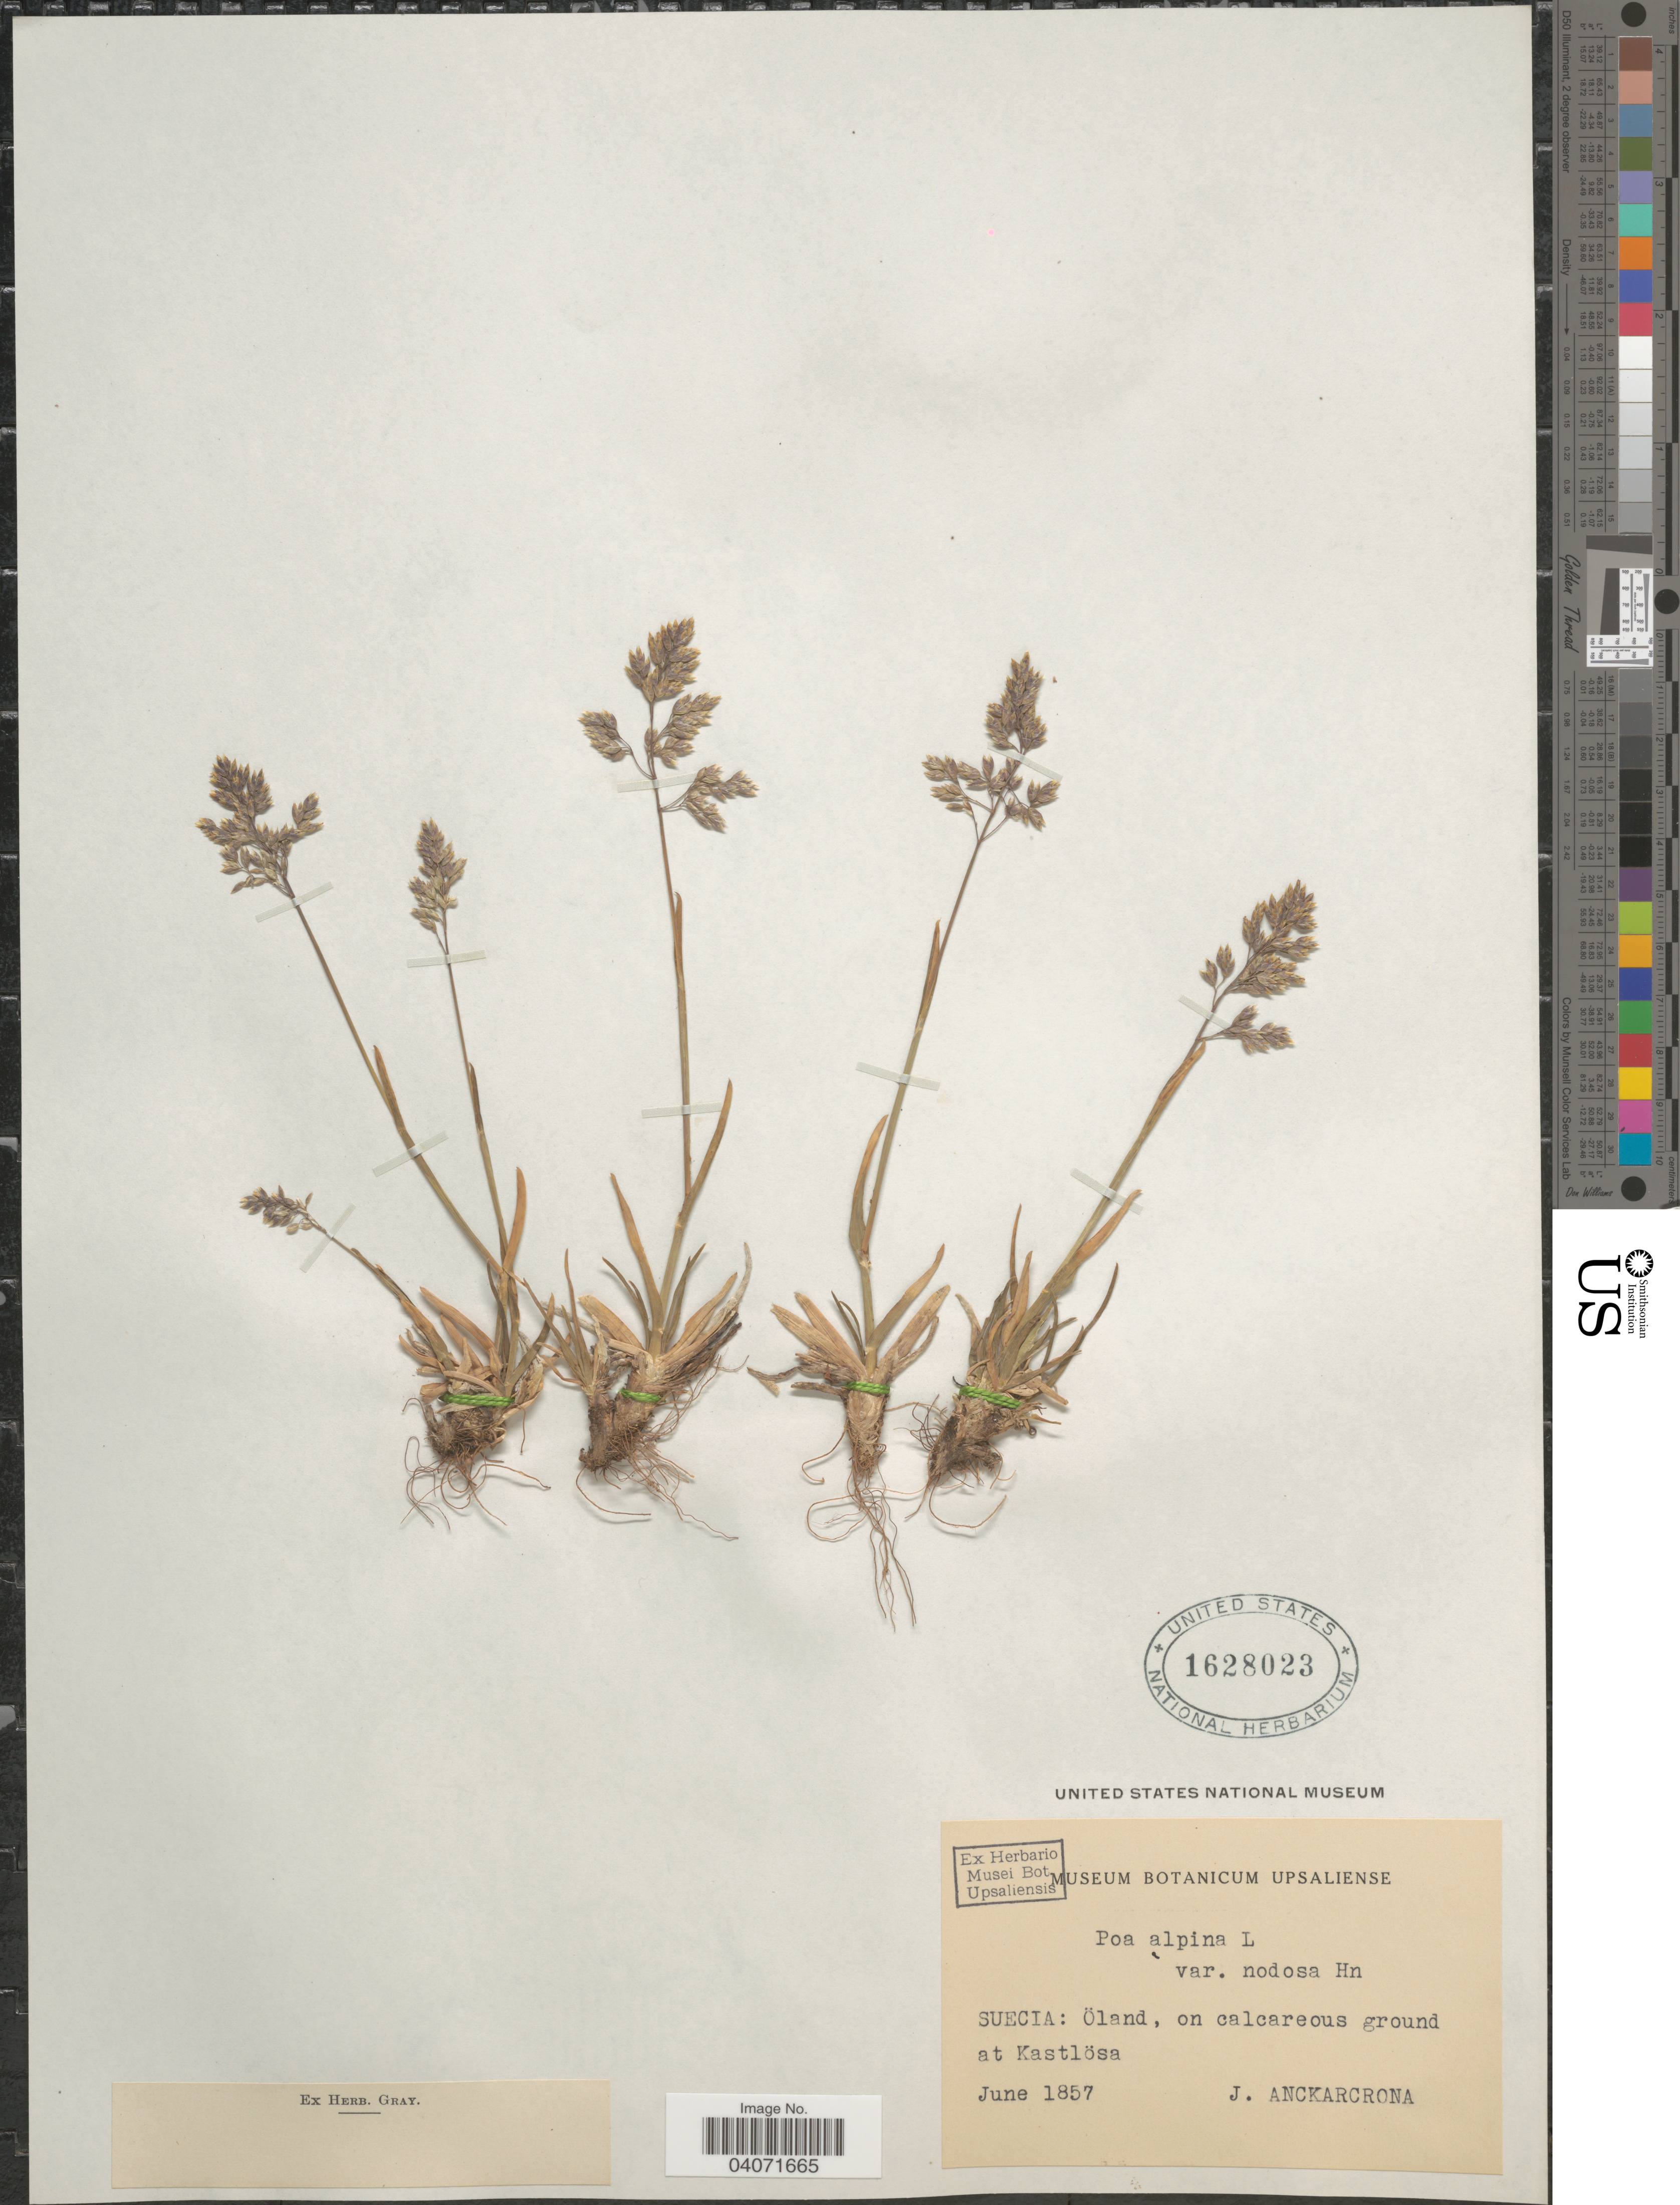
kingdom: Plantae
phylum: Tracheophyta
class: Liliopsida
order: Poales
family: Poaceae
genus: Poa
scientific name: Poa alpina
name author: L.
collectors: J. Anckarcrona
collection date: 1857-06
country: Sweden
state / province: Kalmar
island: Oland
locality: Suecia: Öland, on calcareous ground at Kastlösa.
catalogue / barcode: US 1628023